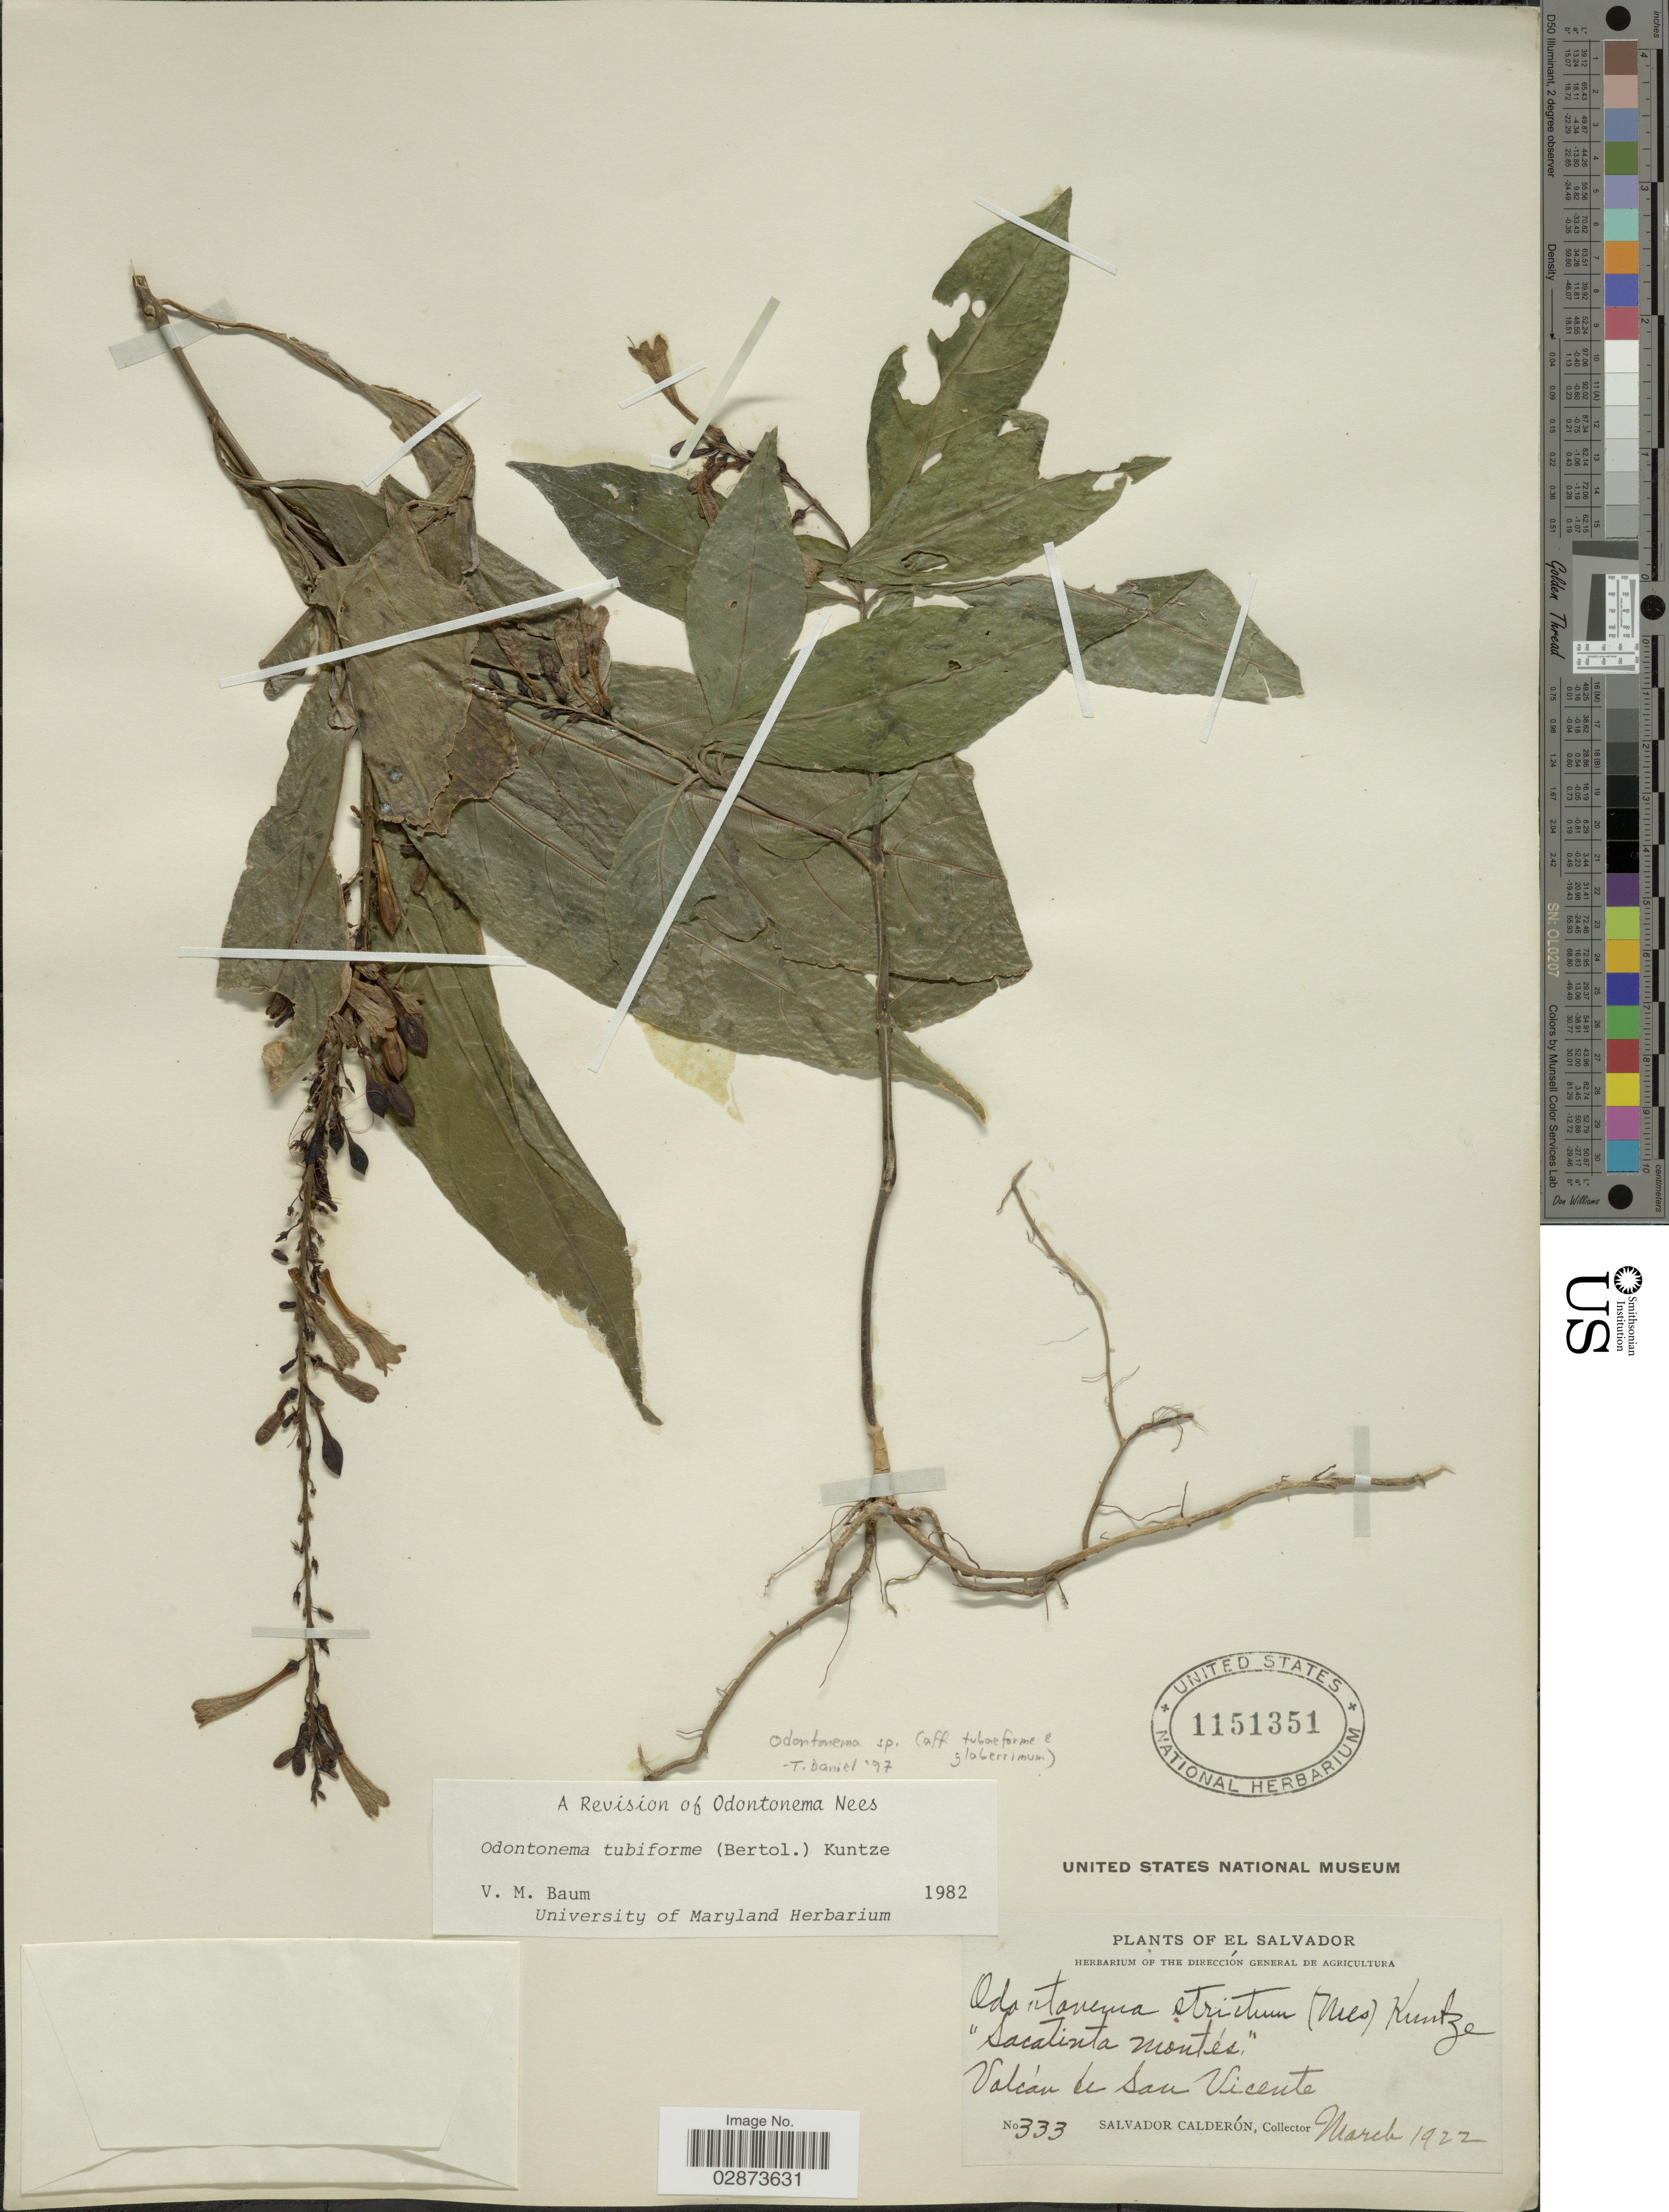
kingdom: Plantae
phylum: Tracheophyta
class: Magnoliopsida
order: Lamiales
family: Acanthaceae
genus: Odontonema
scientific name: Odontonema tubaeforme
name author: (Bertol.) Kuntze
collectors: S. Calderón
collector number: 333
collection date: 1922-03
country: El Salvador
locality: Volcán de San Vicente.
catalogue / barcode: US 1151351